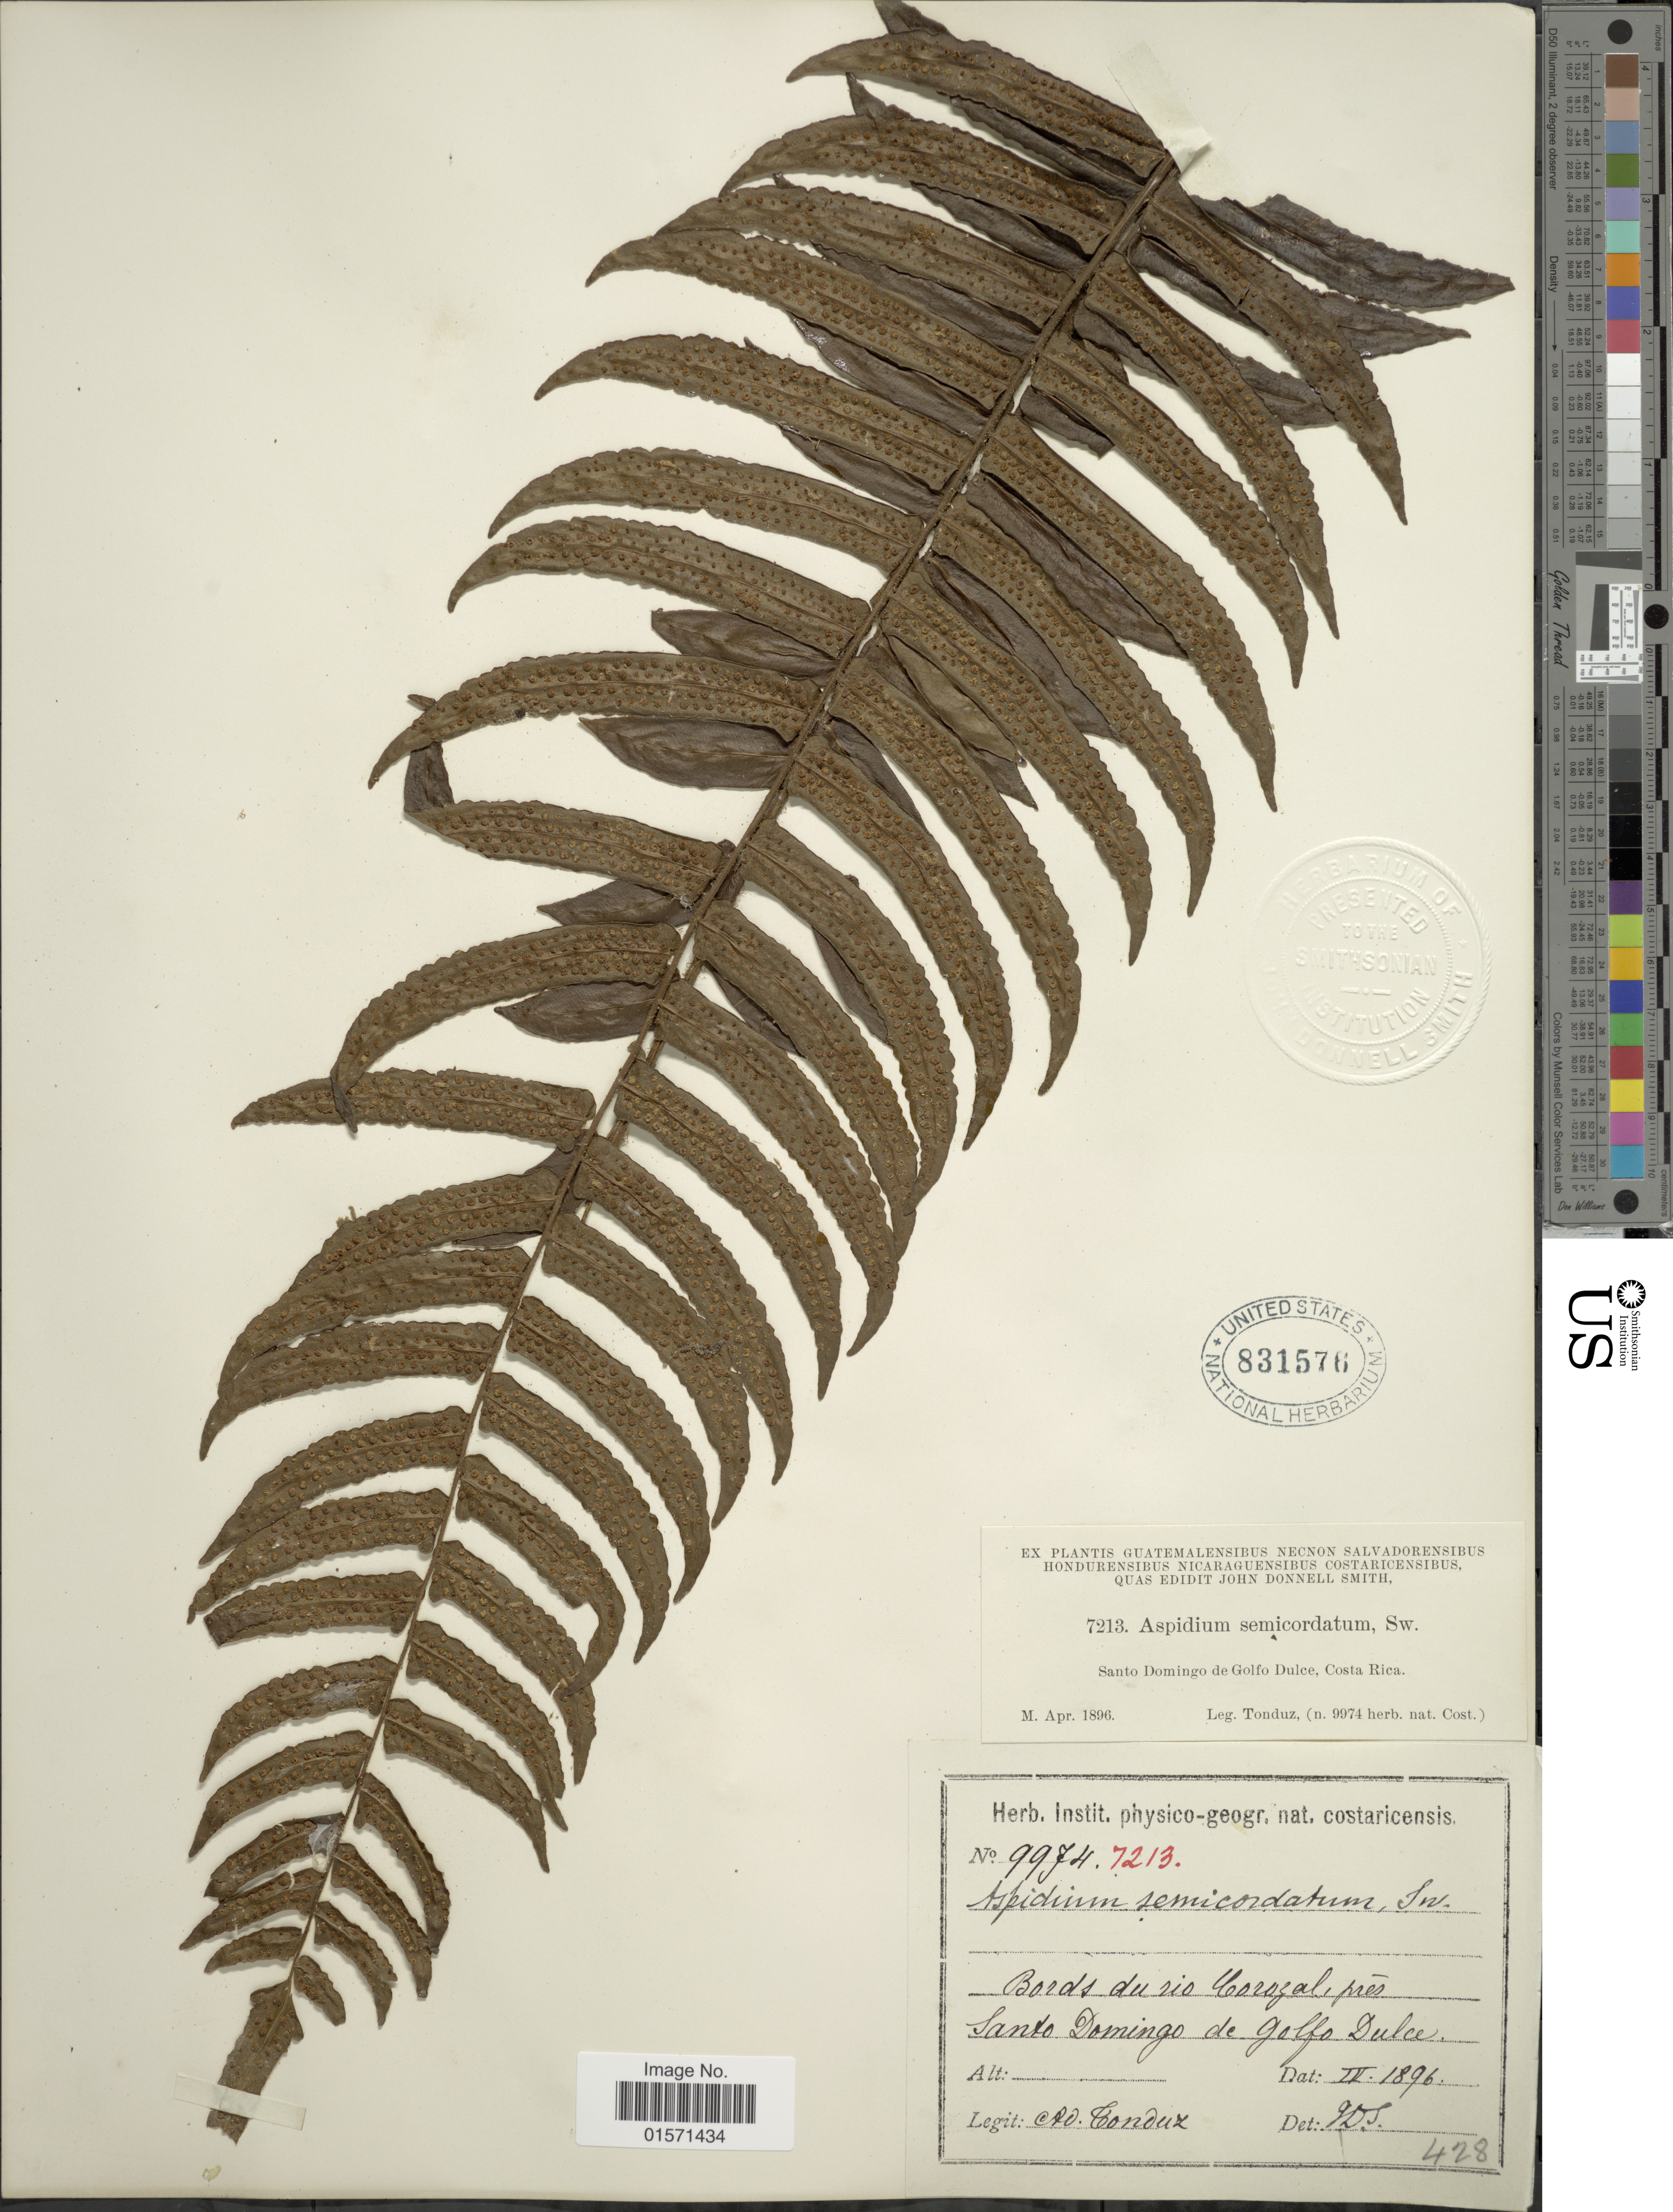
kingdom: Plantae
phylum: Tracheophyta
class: Polypodiopsida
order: Polypodiales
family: Lomariopsidaceae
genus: Cyclopeltis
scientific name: Cyclopeltis semicordata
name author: (Sw.) J. Sm.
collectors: A. Tonduz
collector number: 9974/7213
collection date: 1896-04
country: Costa Rica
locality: Bords du rio Corazal, pres Santo Domingo de Golfo Dulce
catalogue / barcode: US 831576